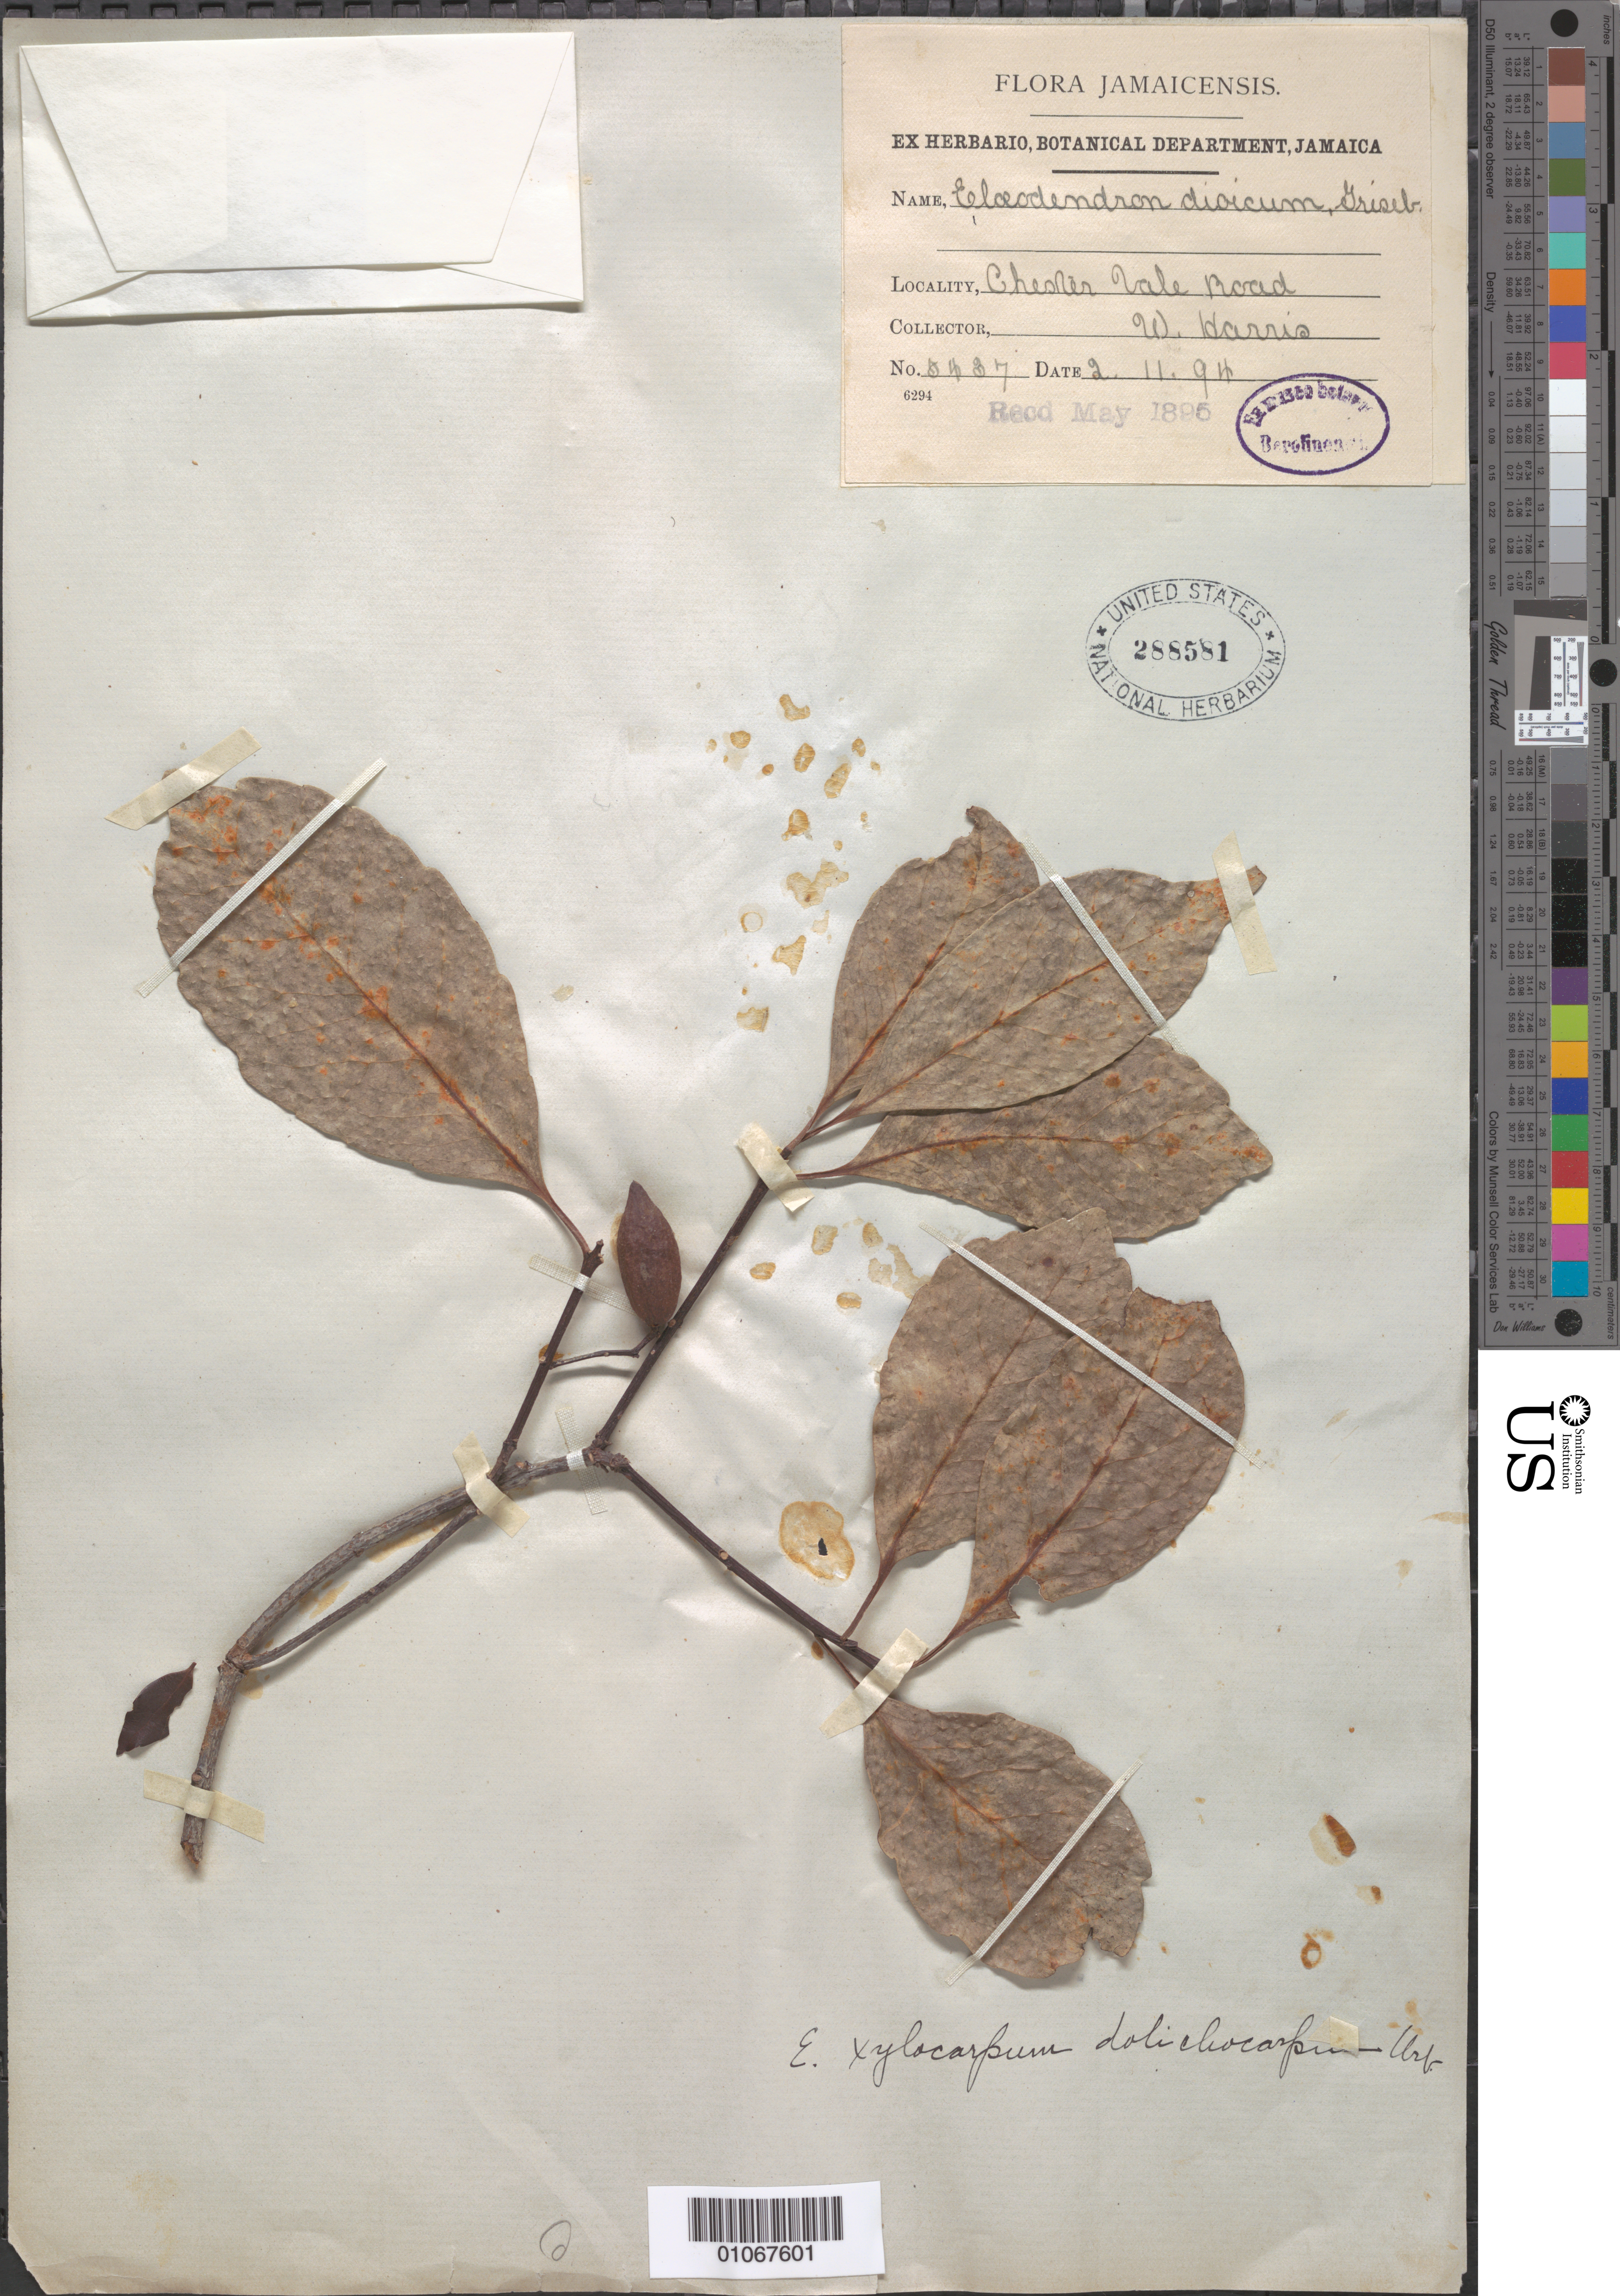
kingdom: Plantae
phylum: Tracheophyta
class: Magnoliopsida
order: Celastrales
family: Celastraceae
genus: Elaeodendron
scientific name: Elaeodendron xylocarpum var. dolichocarpum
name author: Urb.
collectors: W. Harris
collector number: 5434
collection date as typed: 02 Nov 1940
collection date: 1940-11-02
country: Jamaica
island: Jamaica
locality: Chener vale road.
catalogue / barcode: US 288581